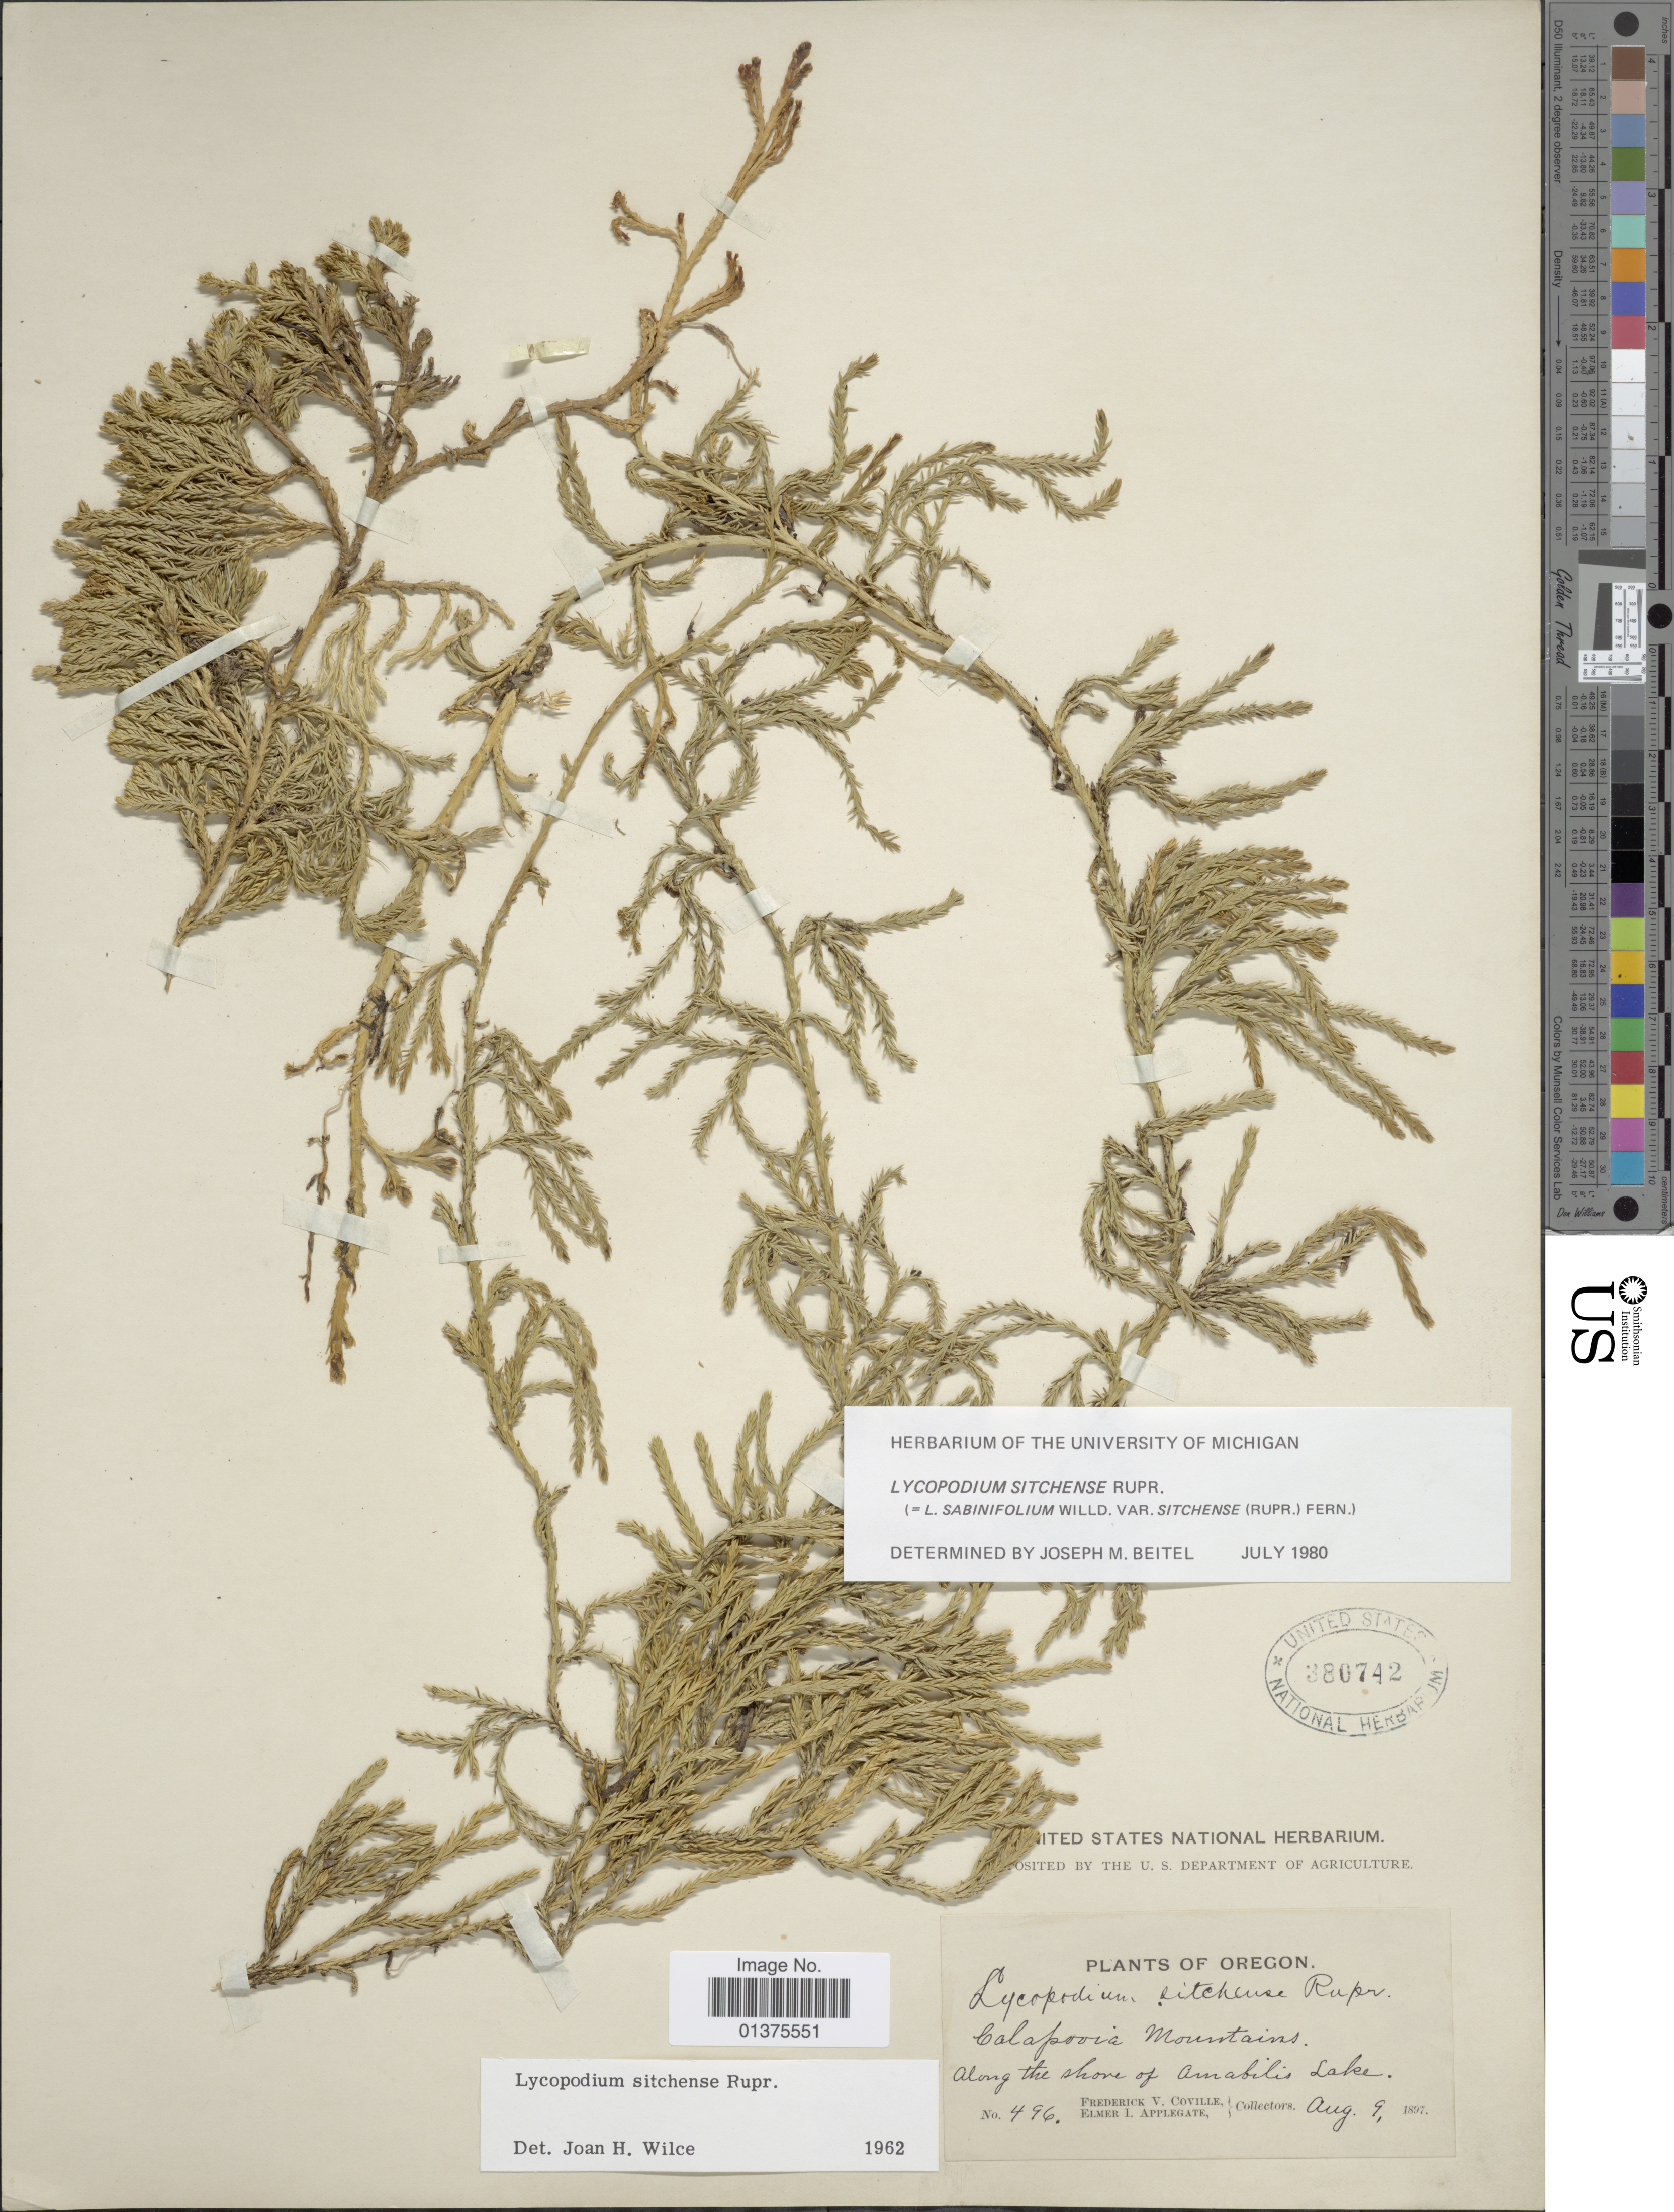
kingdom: Plantae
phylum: Tracheophyta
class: Lycopodiopsida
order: Lycopodiales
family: Lycopodiaceae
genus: Diphasiastrum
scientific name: Diphasiastrum sitchense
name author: (Rupr.) Holub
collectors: F. V. Coville & E. I. Applegate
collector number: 496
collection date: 1897-08-09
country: United States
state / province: Oregon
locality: Calapooia Mountains, Along the shore of Amabilis Lake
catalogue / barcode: US 380742